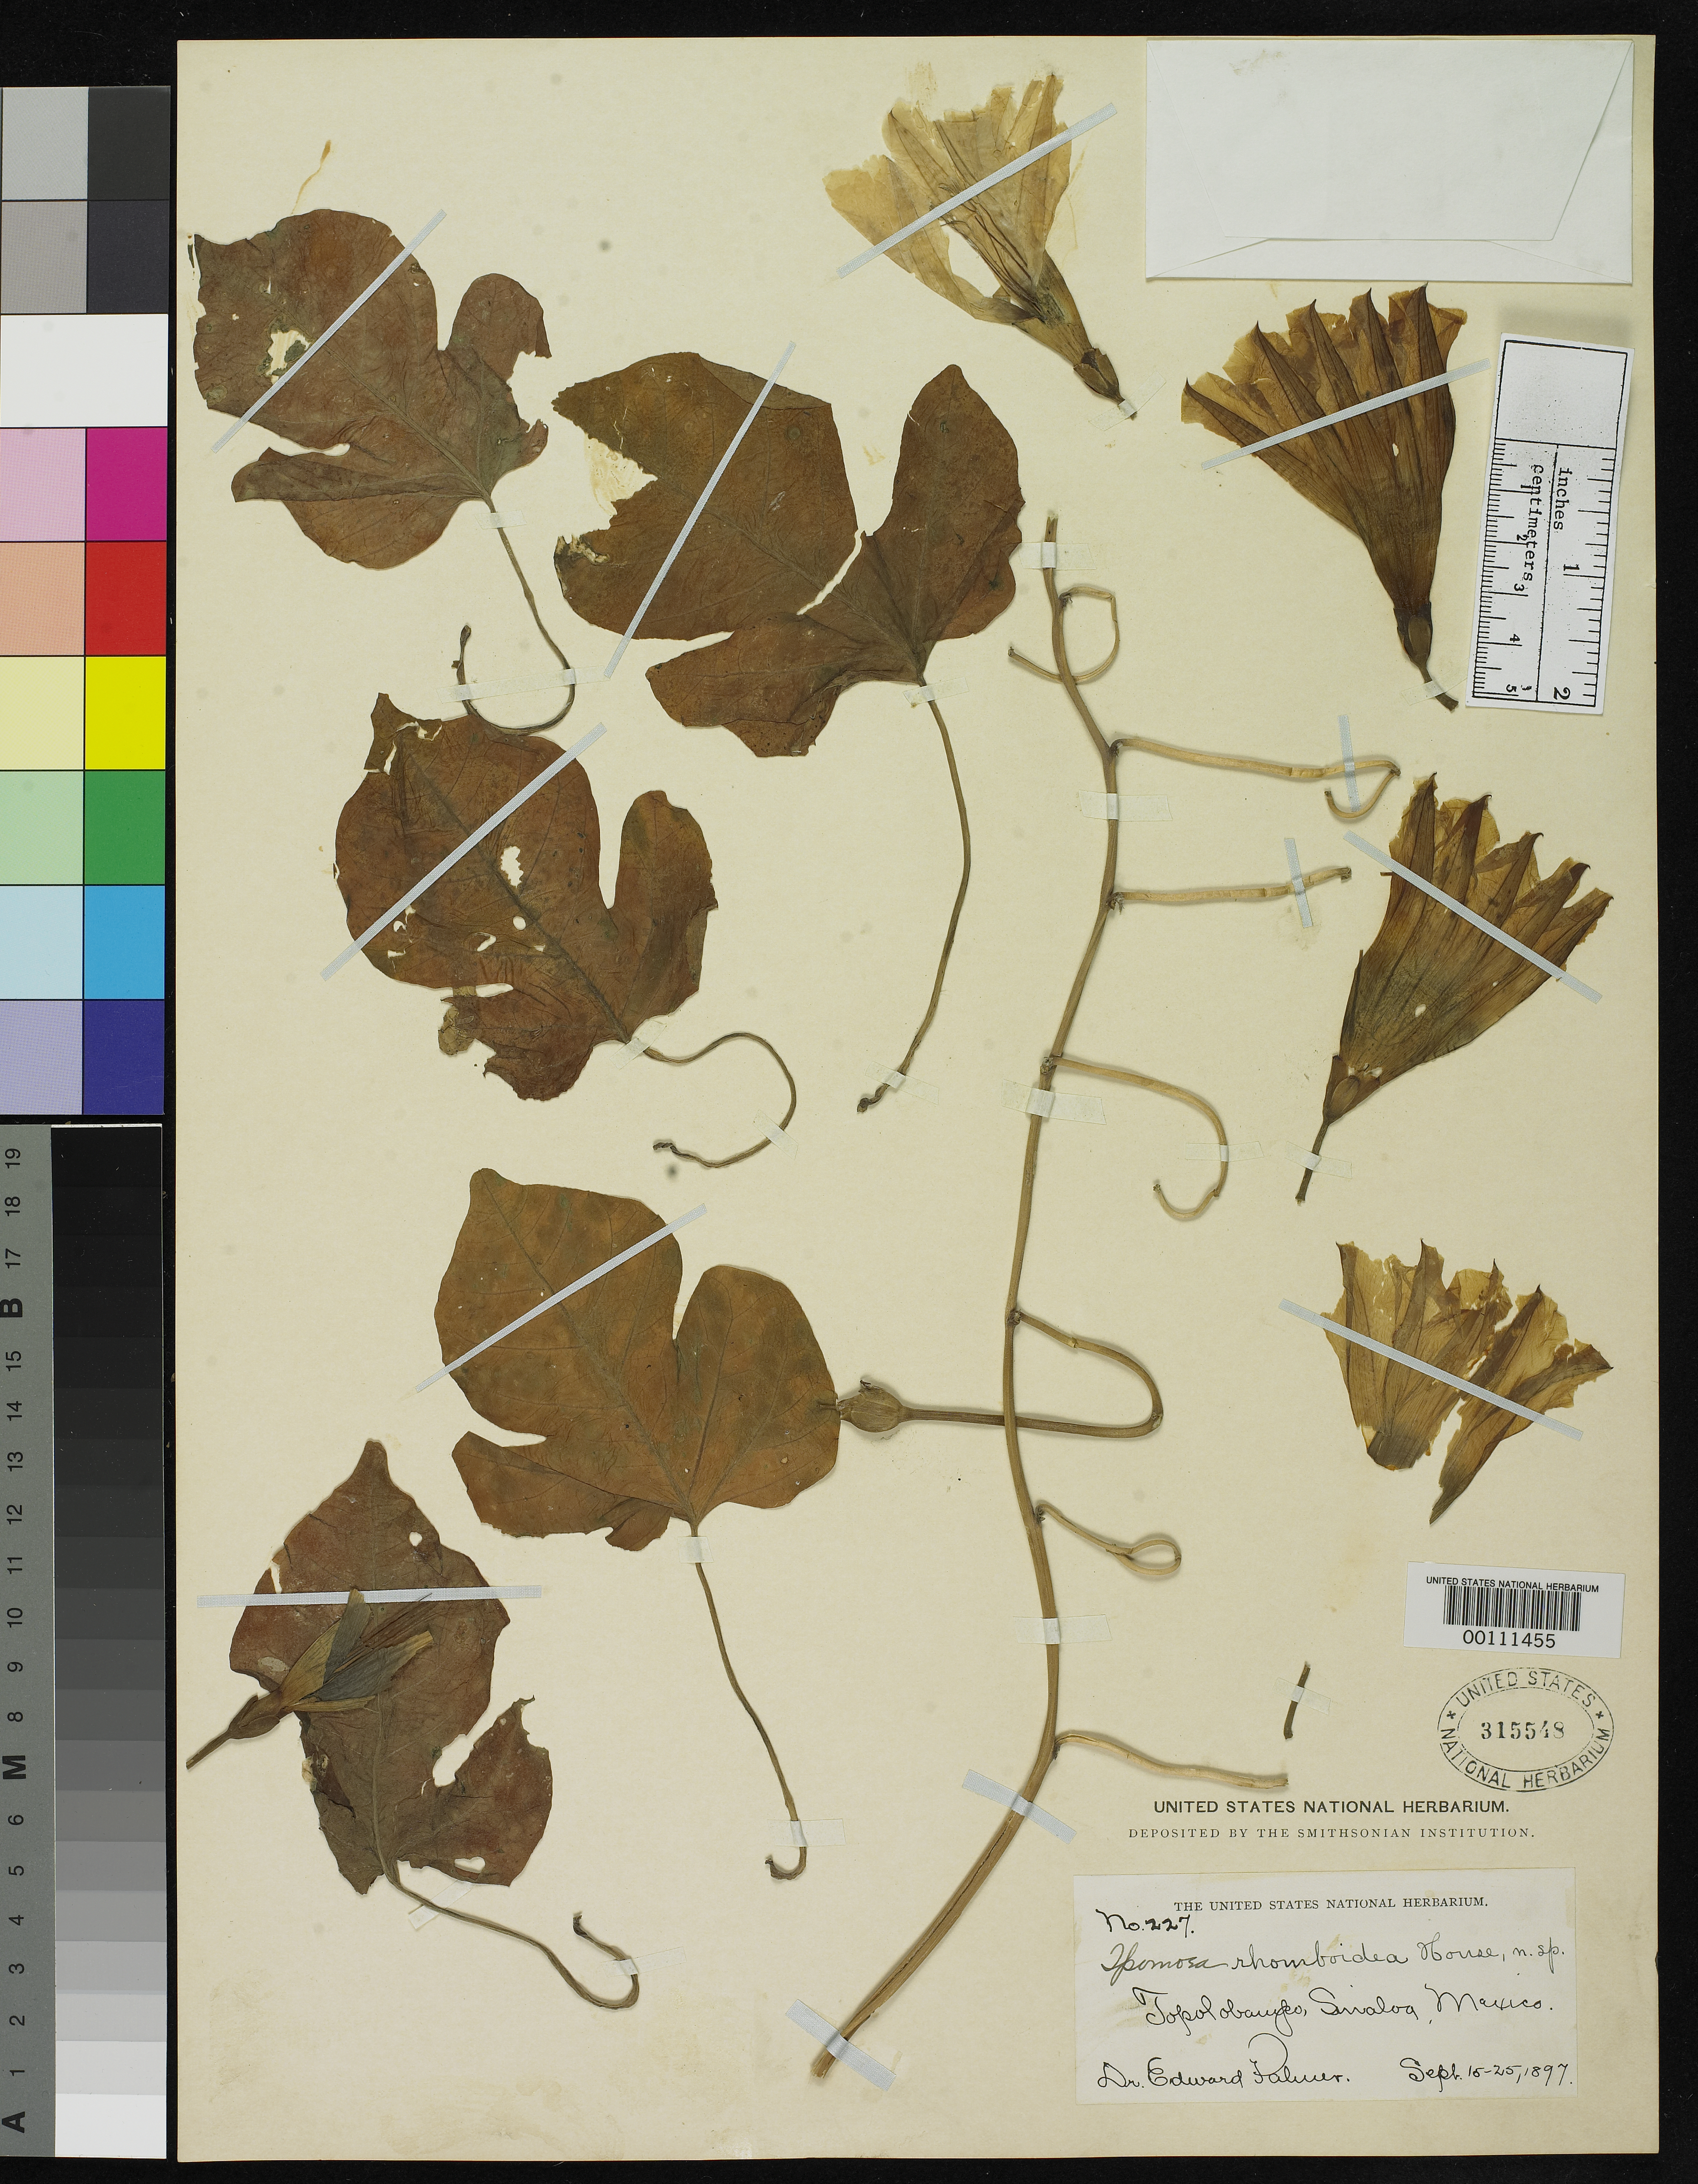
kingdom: Plantae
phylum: Tracheophyta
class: Magnoliopsida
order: Solanales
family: Convolvulaceae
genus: Ipomoea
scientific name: Ipomoea rhomboidea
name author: House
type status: Holotype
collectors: E. Palmer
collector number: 227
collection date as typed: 15 Sep 1897 to 25 Sep 1897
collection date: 1897-09-15/1897-09-25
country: Mexico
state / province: Sinaloa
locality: Topolbampo.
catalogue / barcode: US 315548